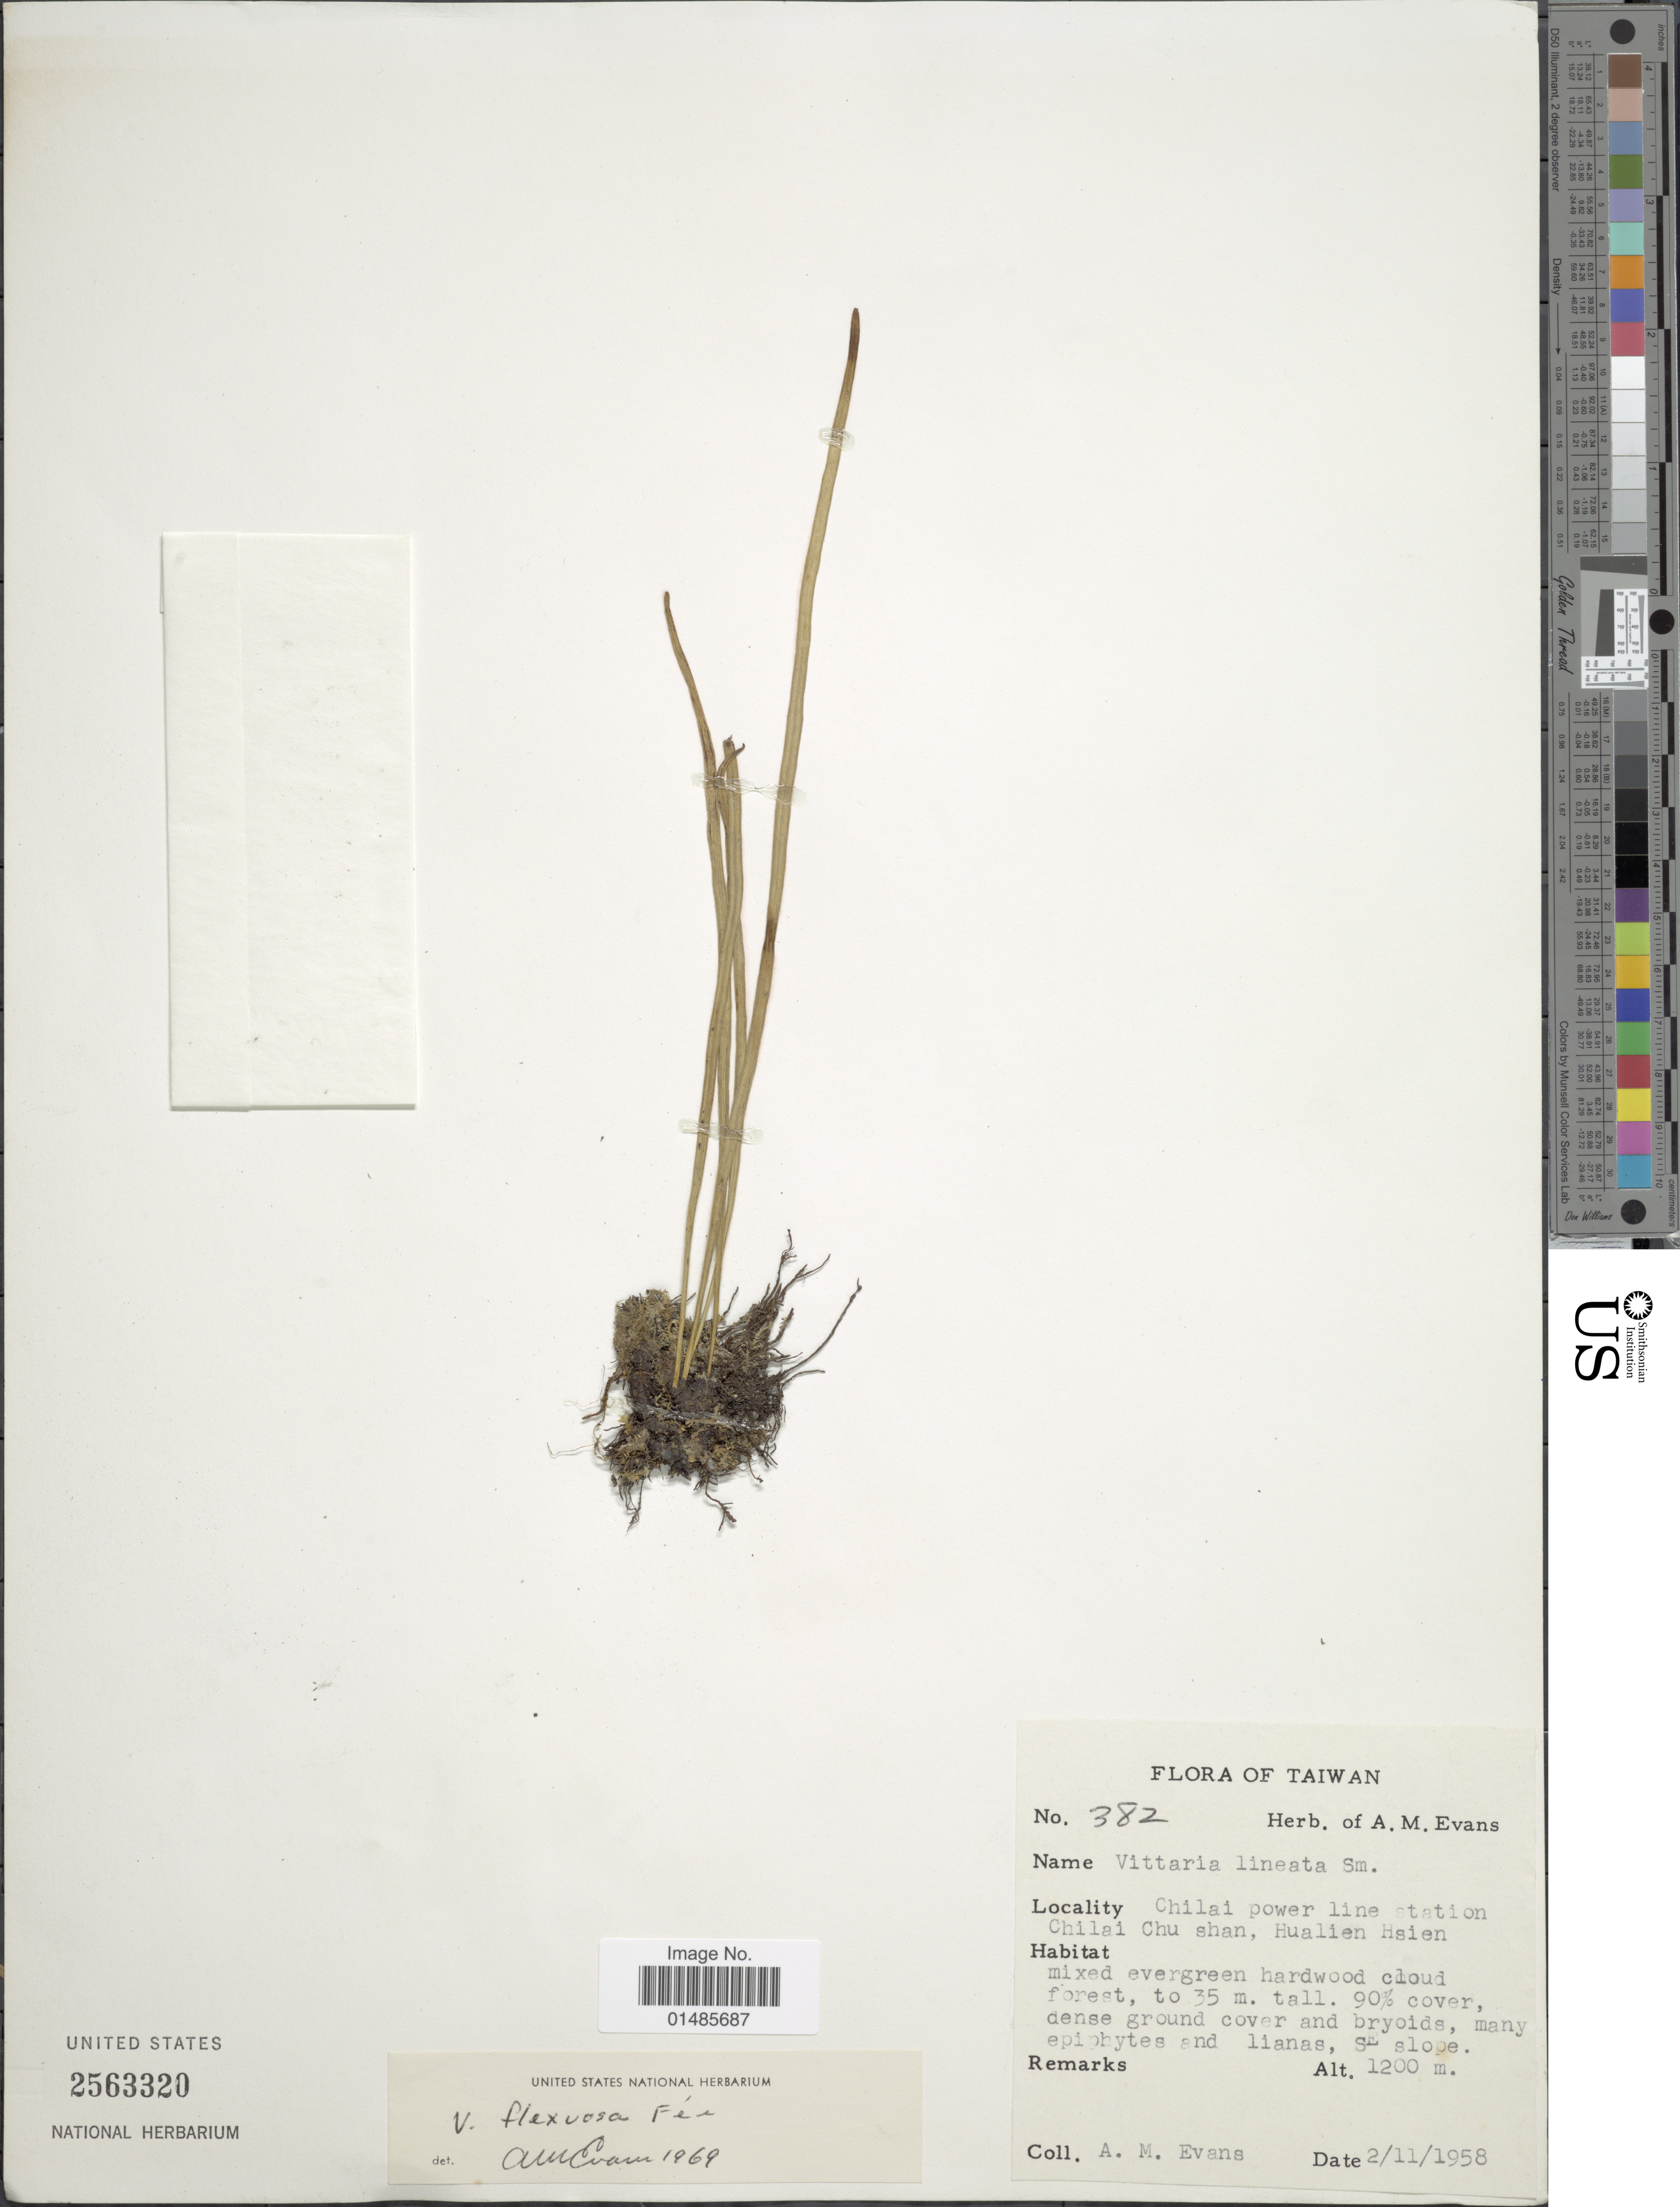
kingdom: Plantae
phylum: Tracheophyta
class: Polypodiopsida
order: Polypodiales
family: Pteridaceae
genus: Haplopteris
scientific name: Haplopteris flexuosa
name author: (Fée) E.H. Crane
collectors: A. M. Evans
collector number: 382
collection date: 1958-11-02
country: Taiwan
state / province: Hualien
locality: Chilai power line station Chilai Chu shan, Hualien Hsien.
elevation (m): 1200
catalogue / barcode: US 2563320